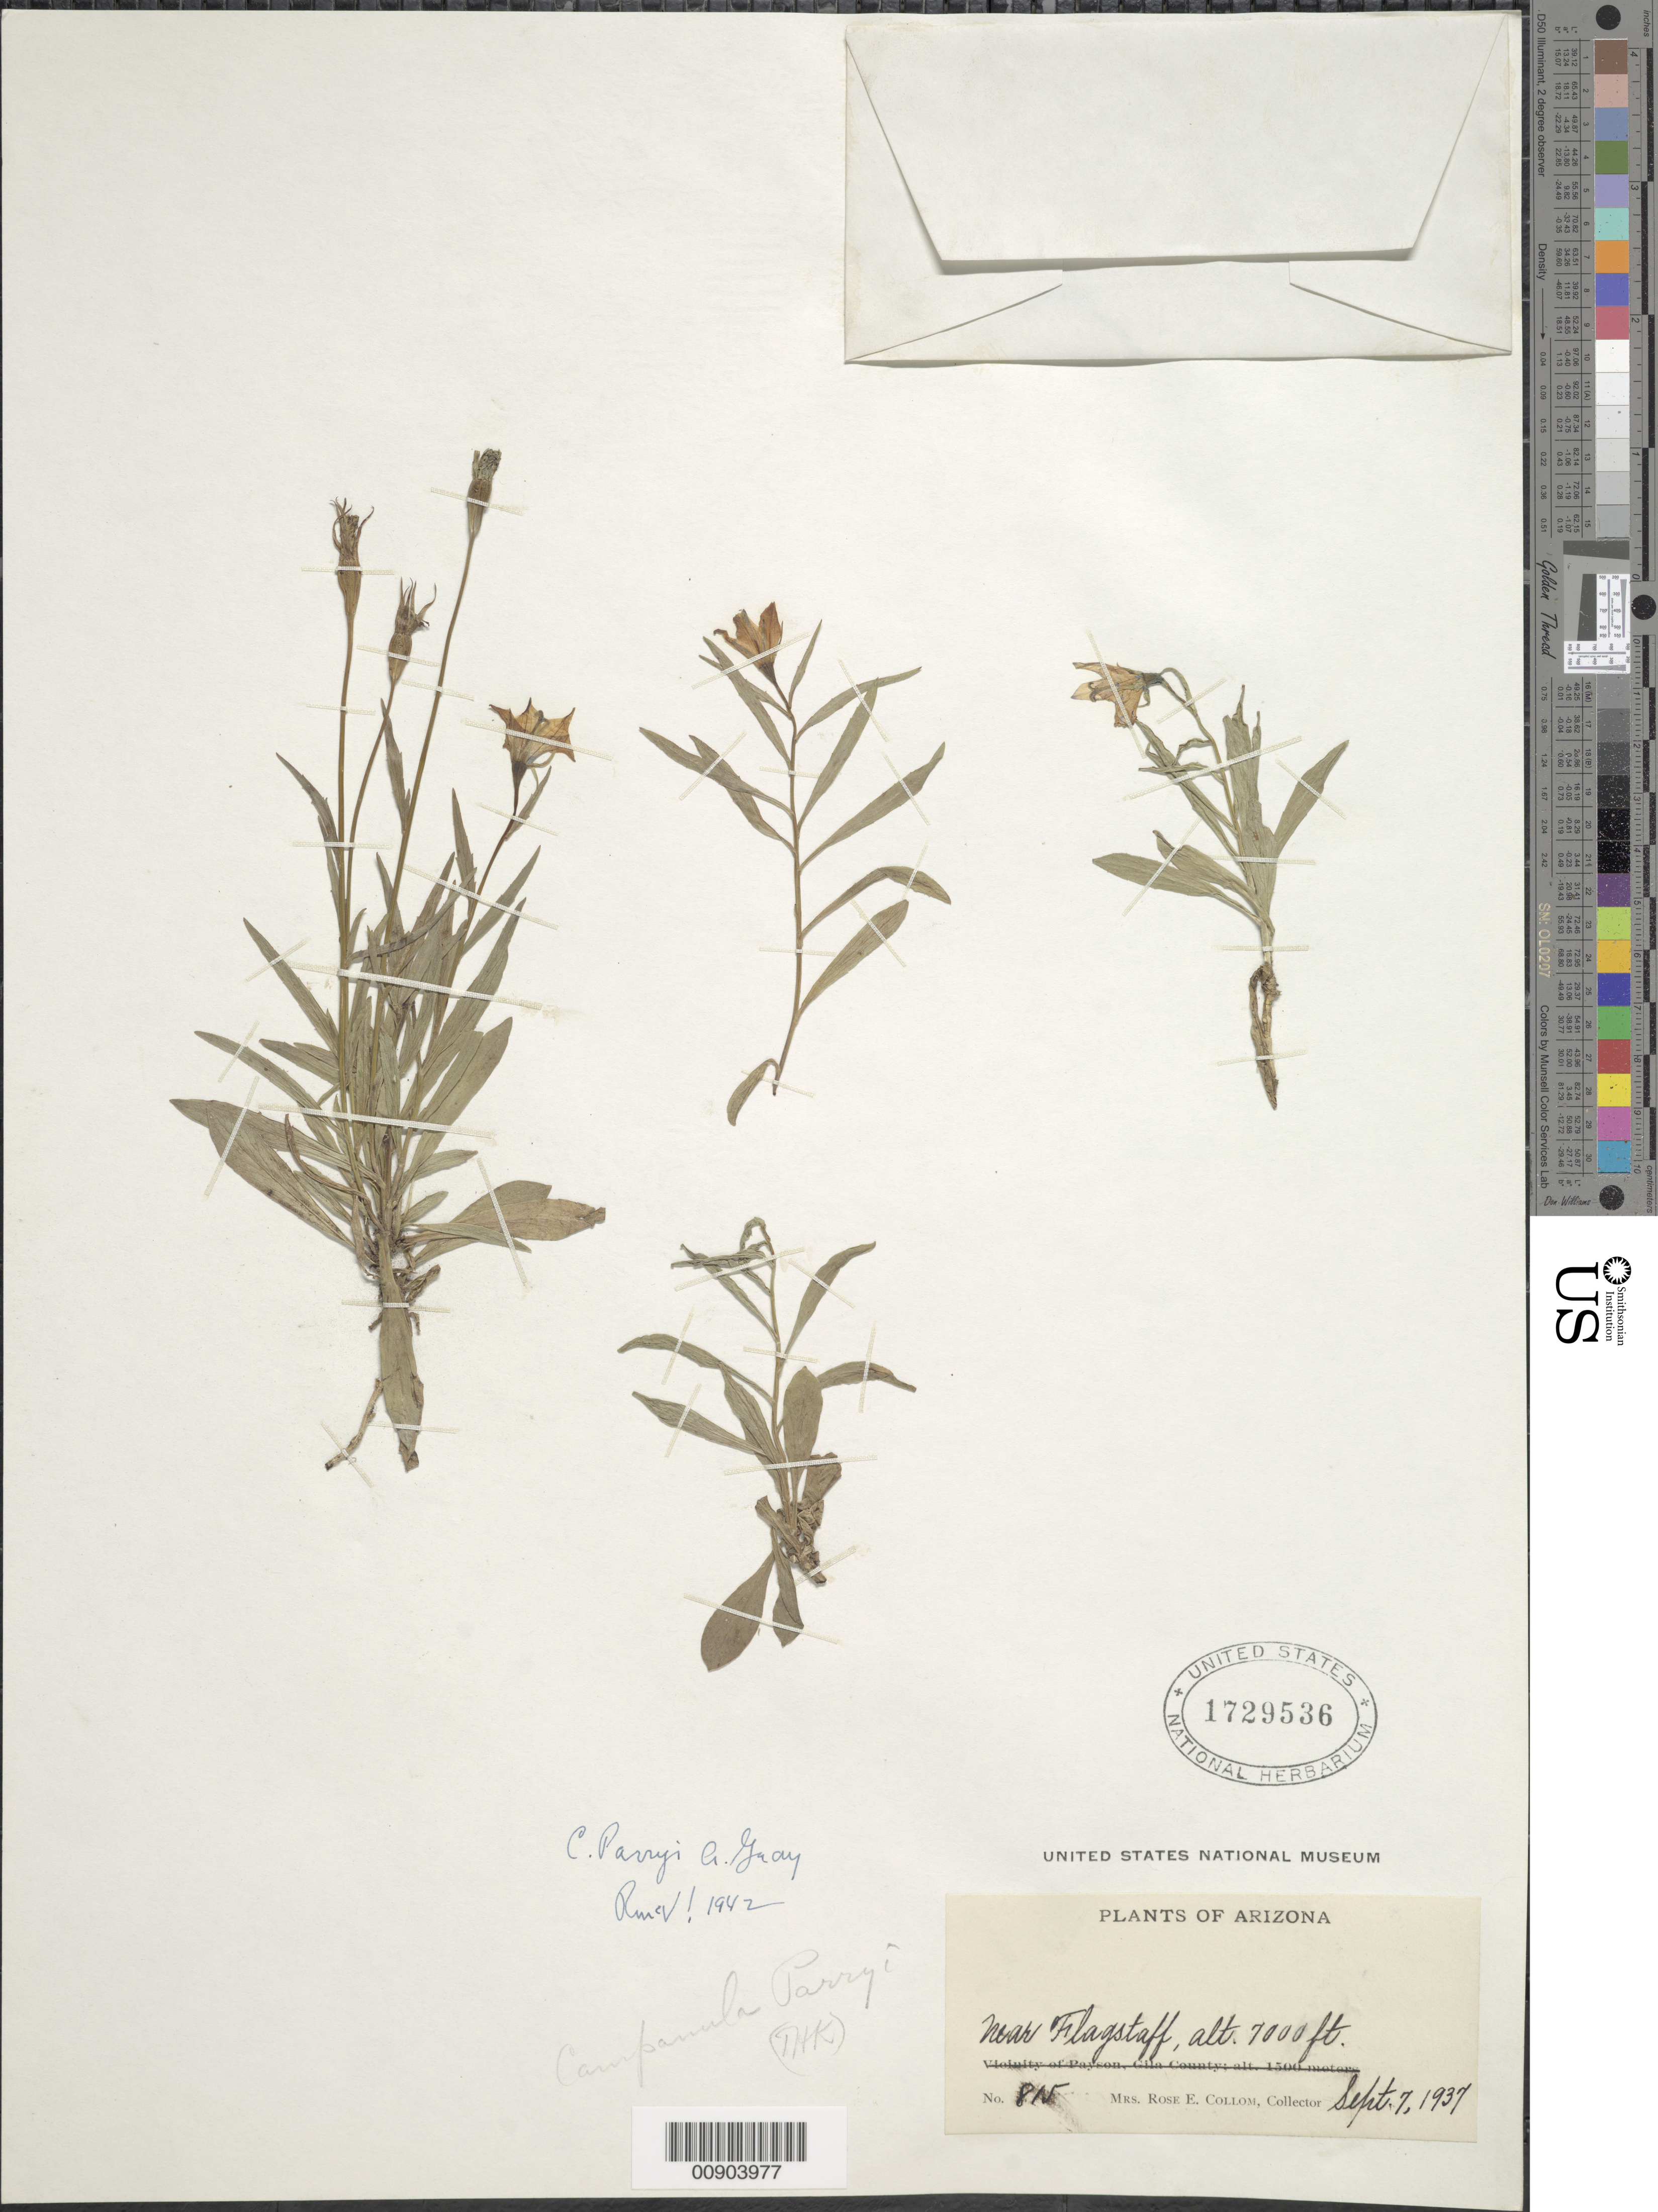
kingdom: Plantae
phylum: Tracheophyta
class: Magnoliopsida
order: Asterales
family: Campanulaceae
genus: Campanula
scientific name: Campanula parryi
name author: A. Gray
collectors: R. E. Collom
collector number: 815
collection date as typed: Sept. 7, 1937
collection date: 1937-09-07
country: United States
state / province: Arizona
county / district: Coconino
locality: Near Flagstaff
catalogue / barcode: US 1729536